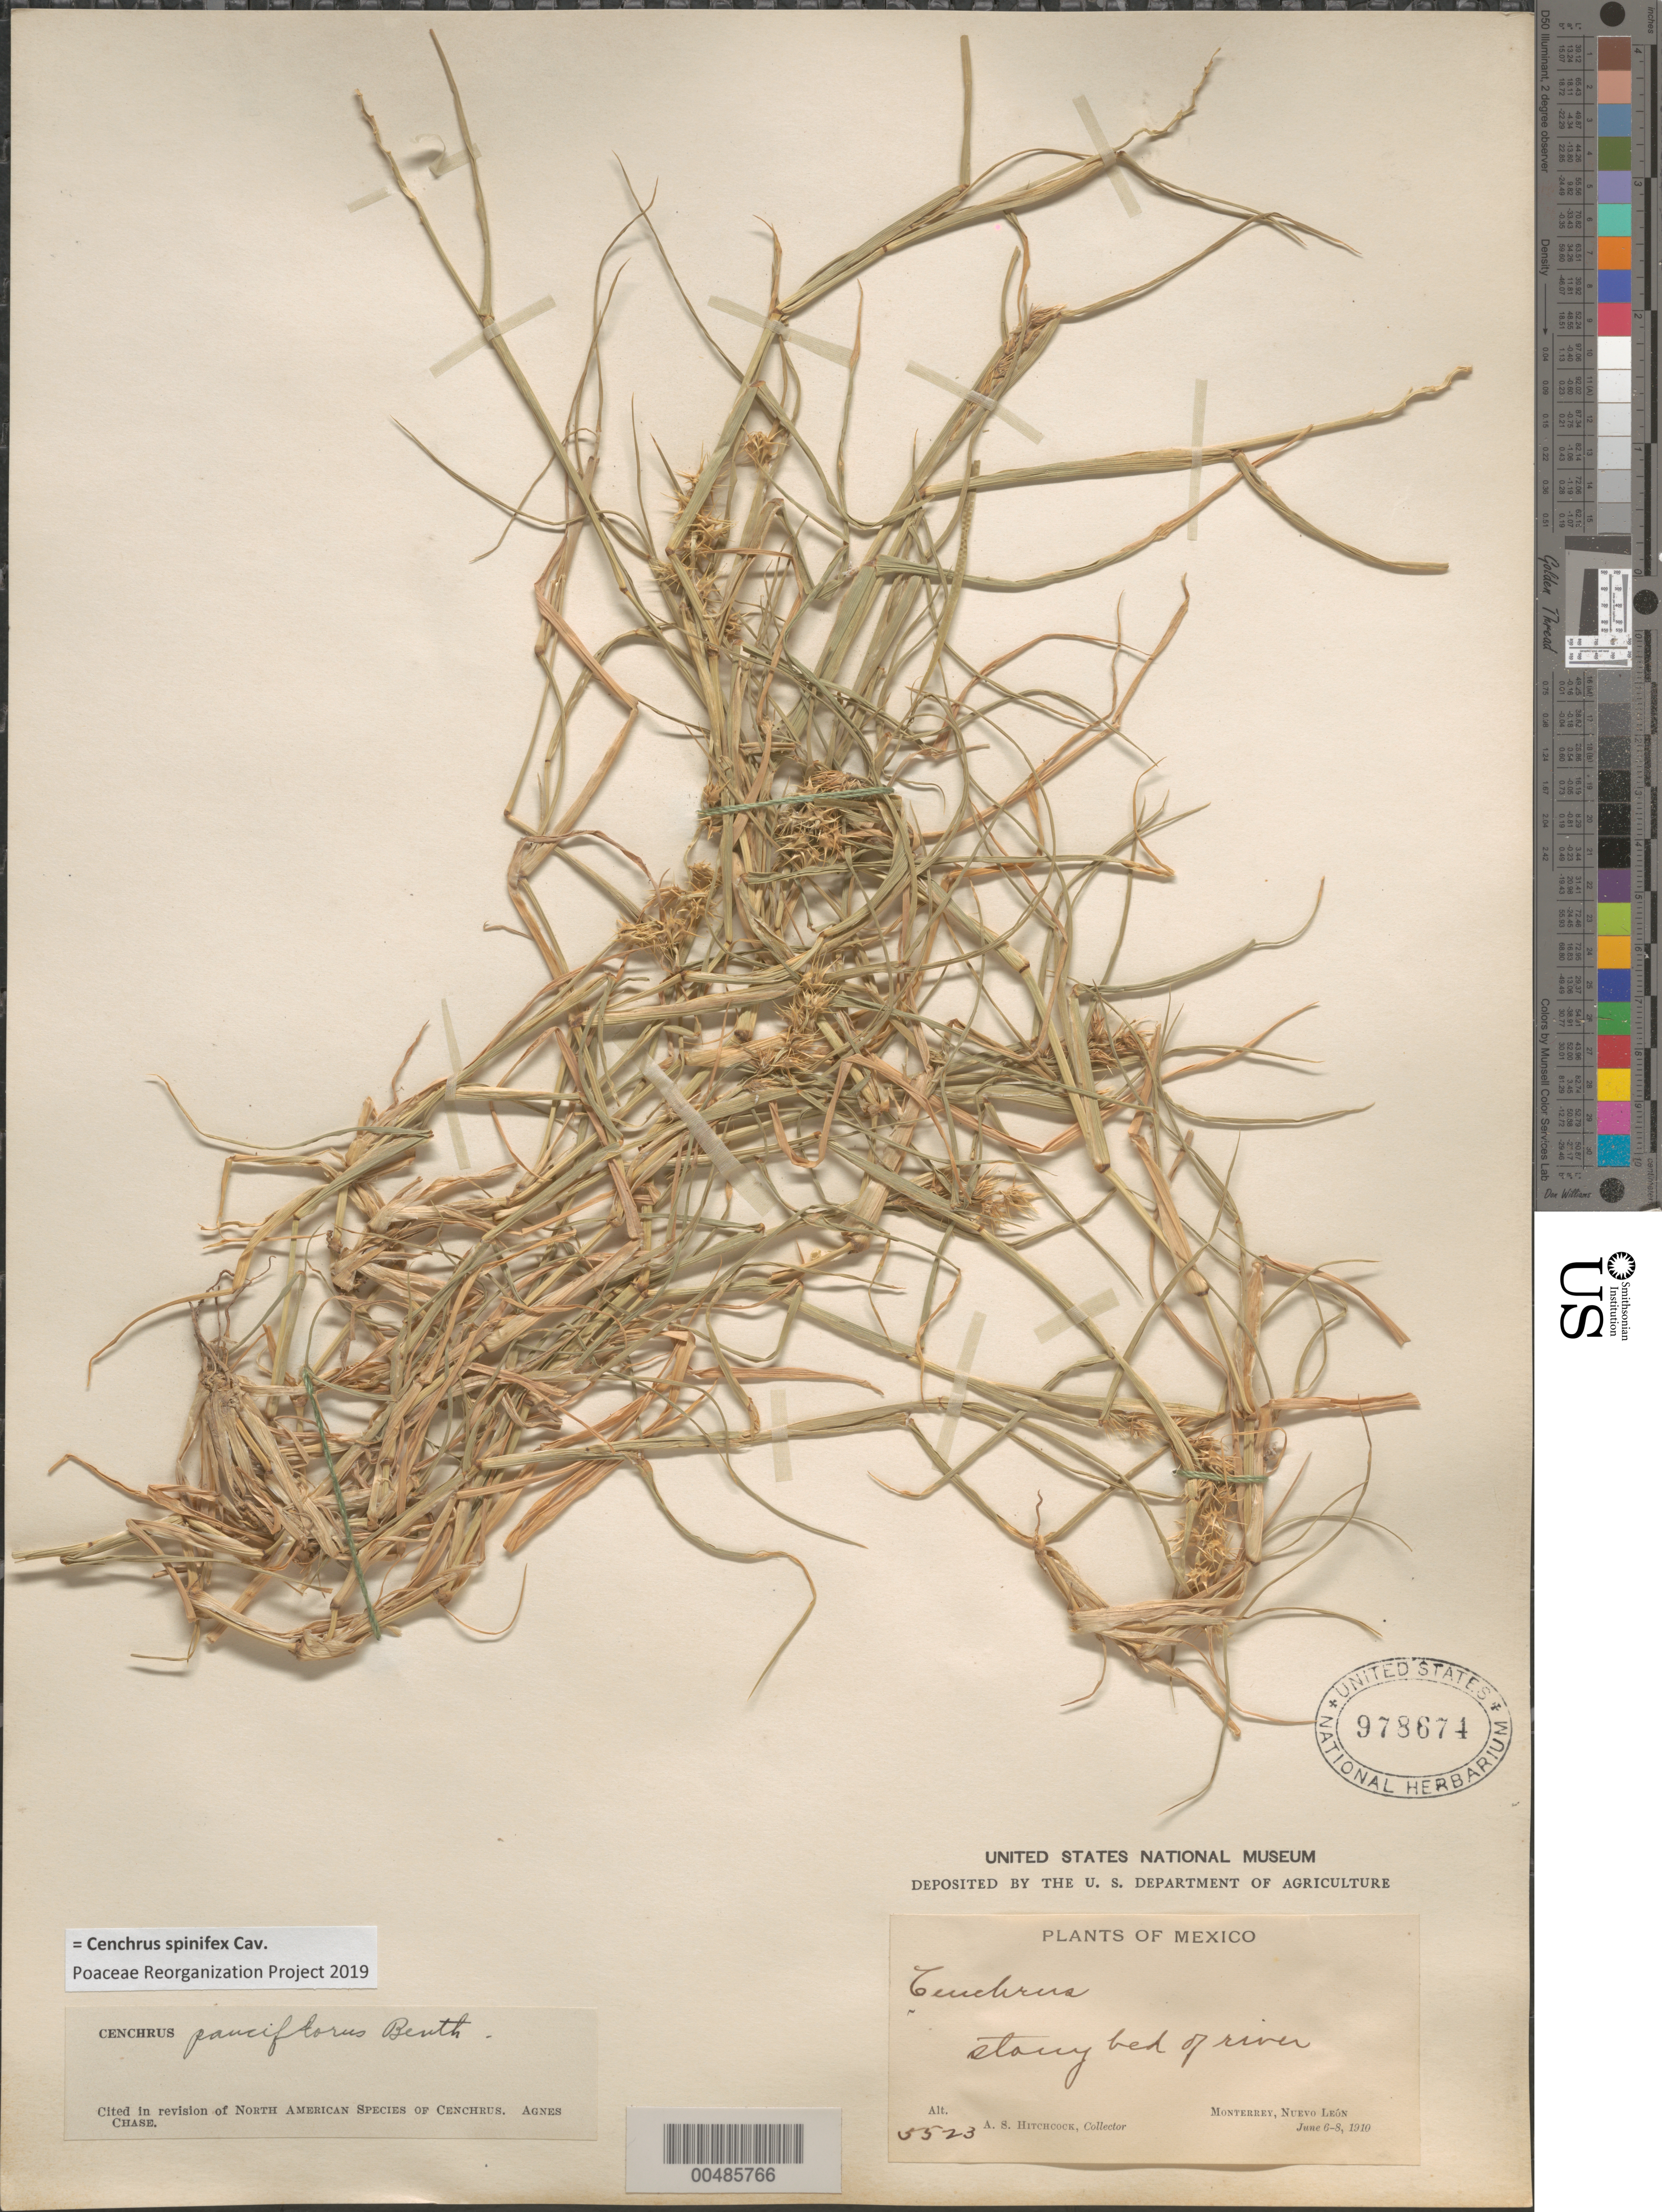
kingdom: Plantae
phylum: Tracheophyta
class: Liliopsida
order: Poales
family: Poaceae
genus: Cenchrus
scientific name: Cenchrus spinifex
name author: Cav.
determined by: Poaceae Reorganization Project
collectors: A. S. Hitchcock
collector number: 5523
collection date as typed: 6 Jun 1910 to 8 Jun 1910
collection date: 1910-06-06/1910-06-08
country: Mexico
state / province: Nuevo León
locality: Monterrey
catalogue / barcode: US 978674